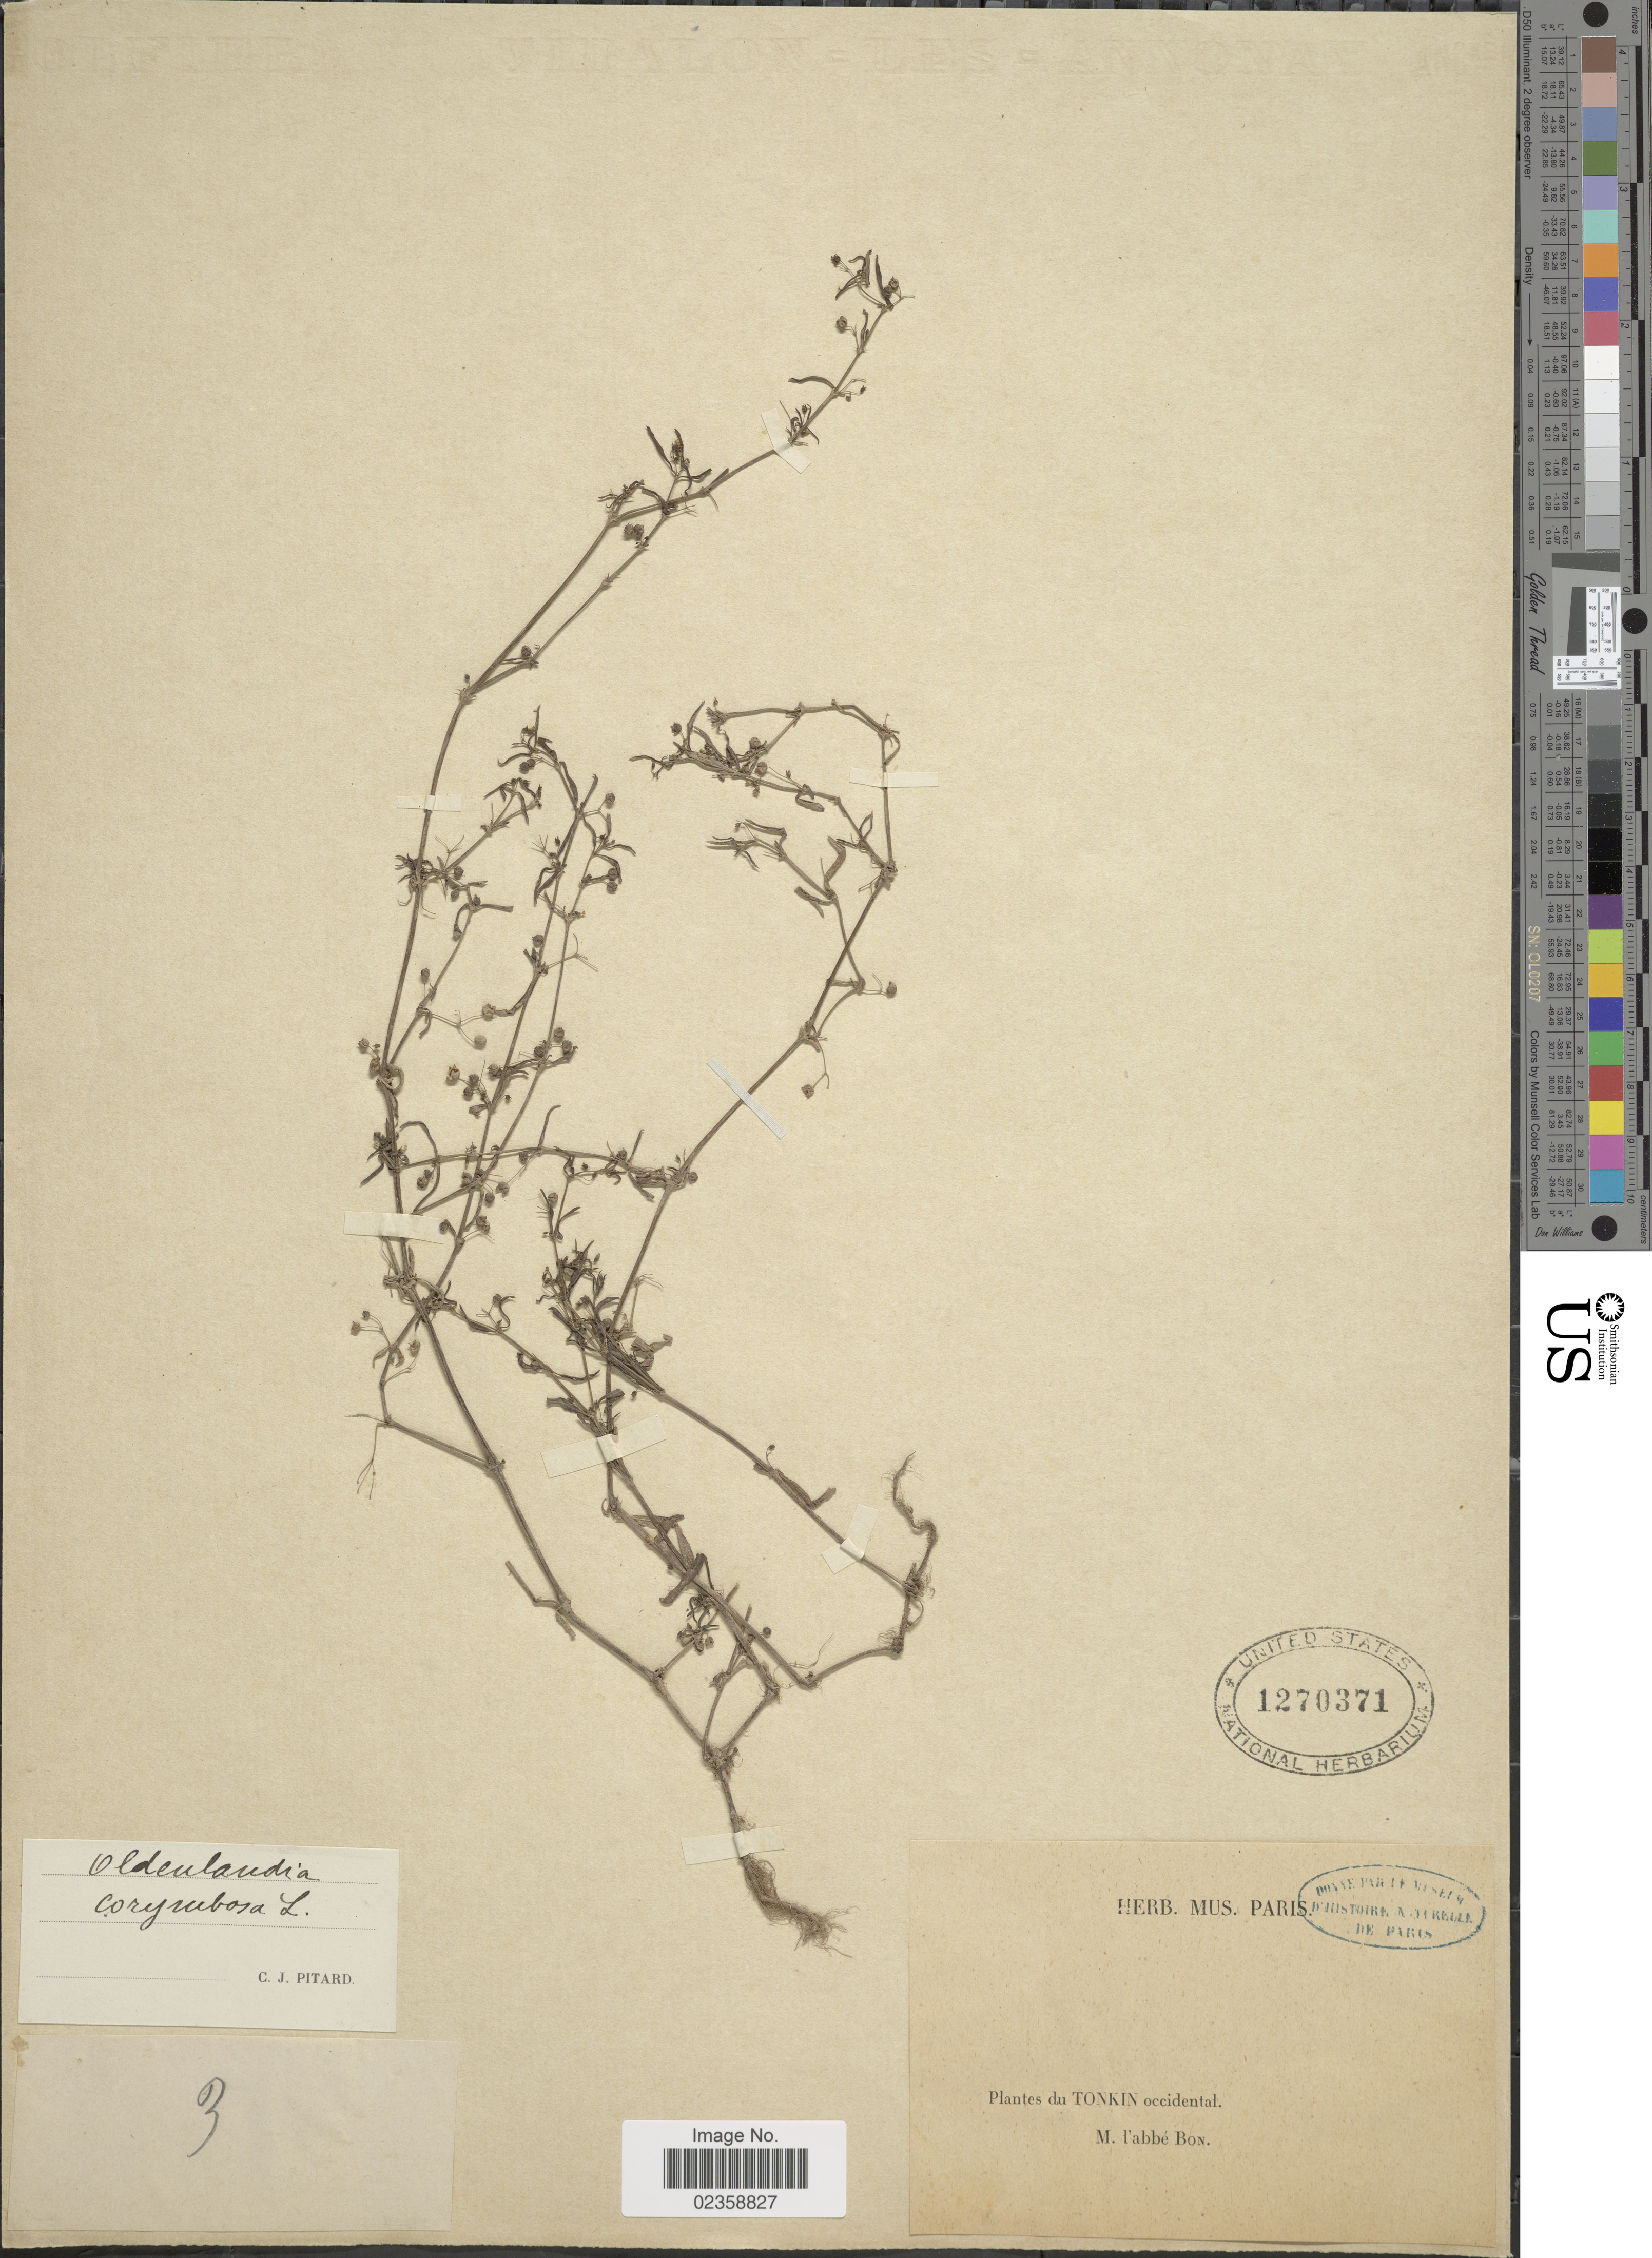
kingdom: Plantae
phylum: Tracheophyta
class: Magnoliopsida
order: Gentianales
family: Rubiaceae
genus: Oldenlandia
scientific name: Oldenlandia corymbosa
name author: L.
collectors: H. F. Bon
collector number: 3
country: Vietnam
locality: Tonkin occidental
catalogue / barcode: US 1270371